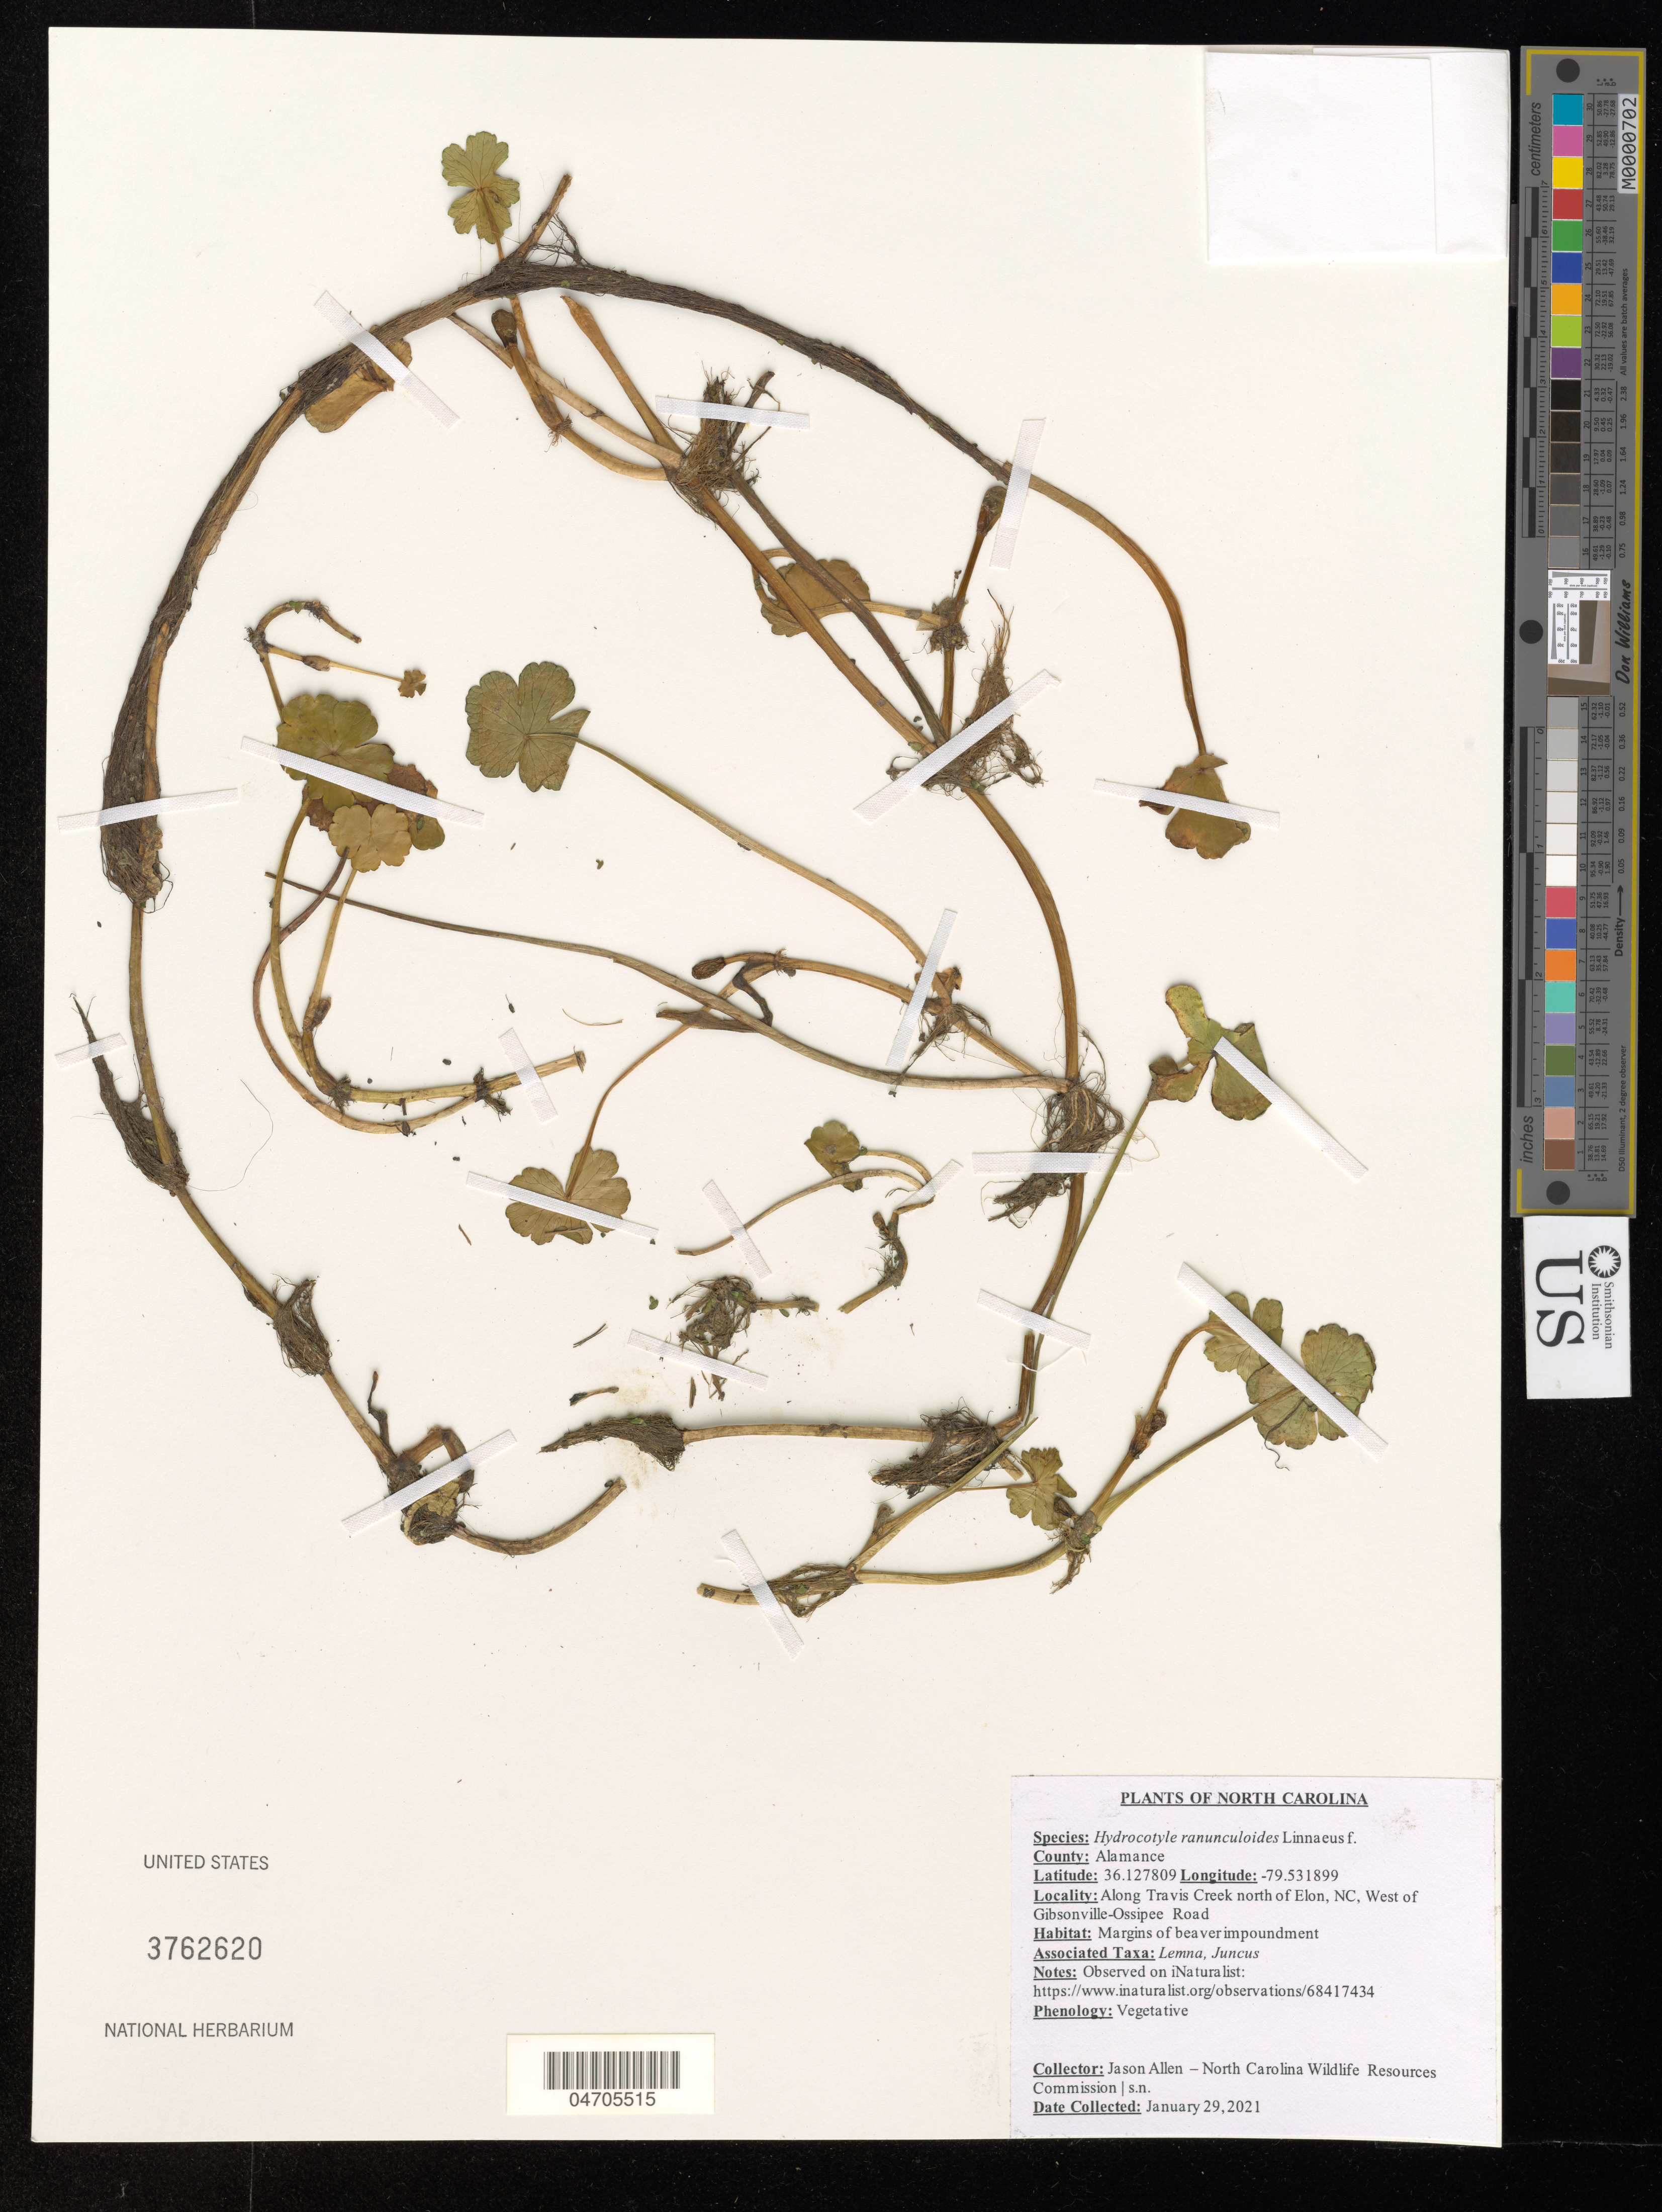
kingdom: Plantae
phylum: Tracheophyta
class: Magnoliopsida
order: Apiales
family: Araliaceae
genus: Hydrocotyle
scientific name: Hydrocotyle ranunculoides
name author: L. f.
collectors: A. Wimmer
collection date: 2021-01-29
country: United States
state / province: North Carolina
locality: County: Alamance. Along Travis Creek north of Elon, NC, West of Gibsonville-Ossipee Road.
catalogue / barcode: US 3762620